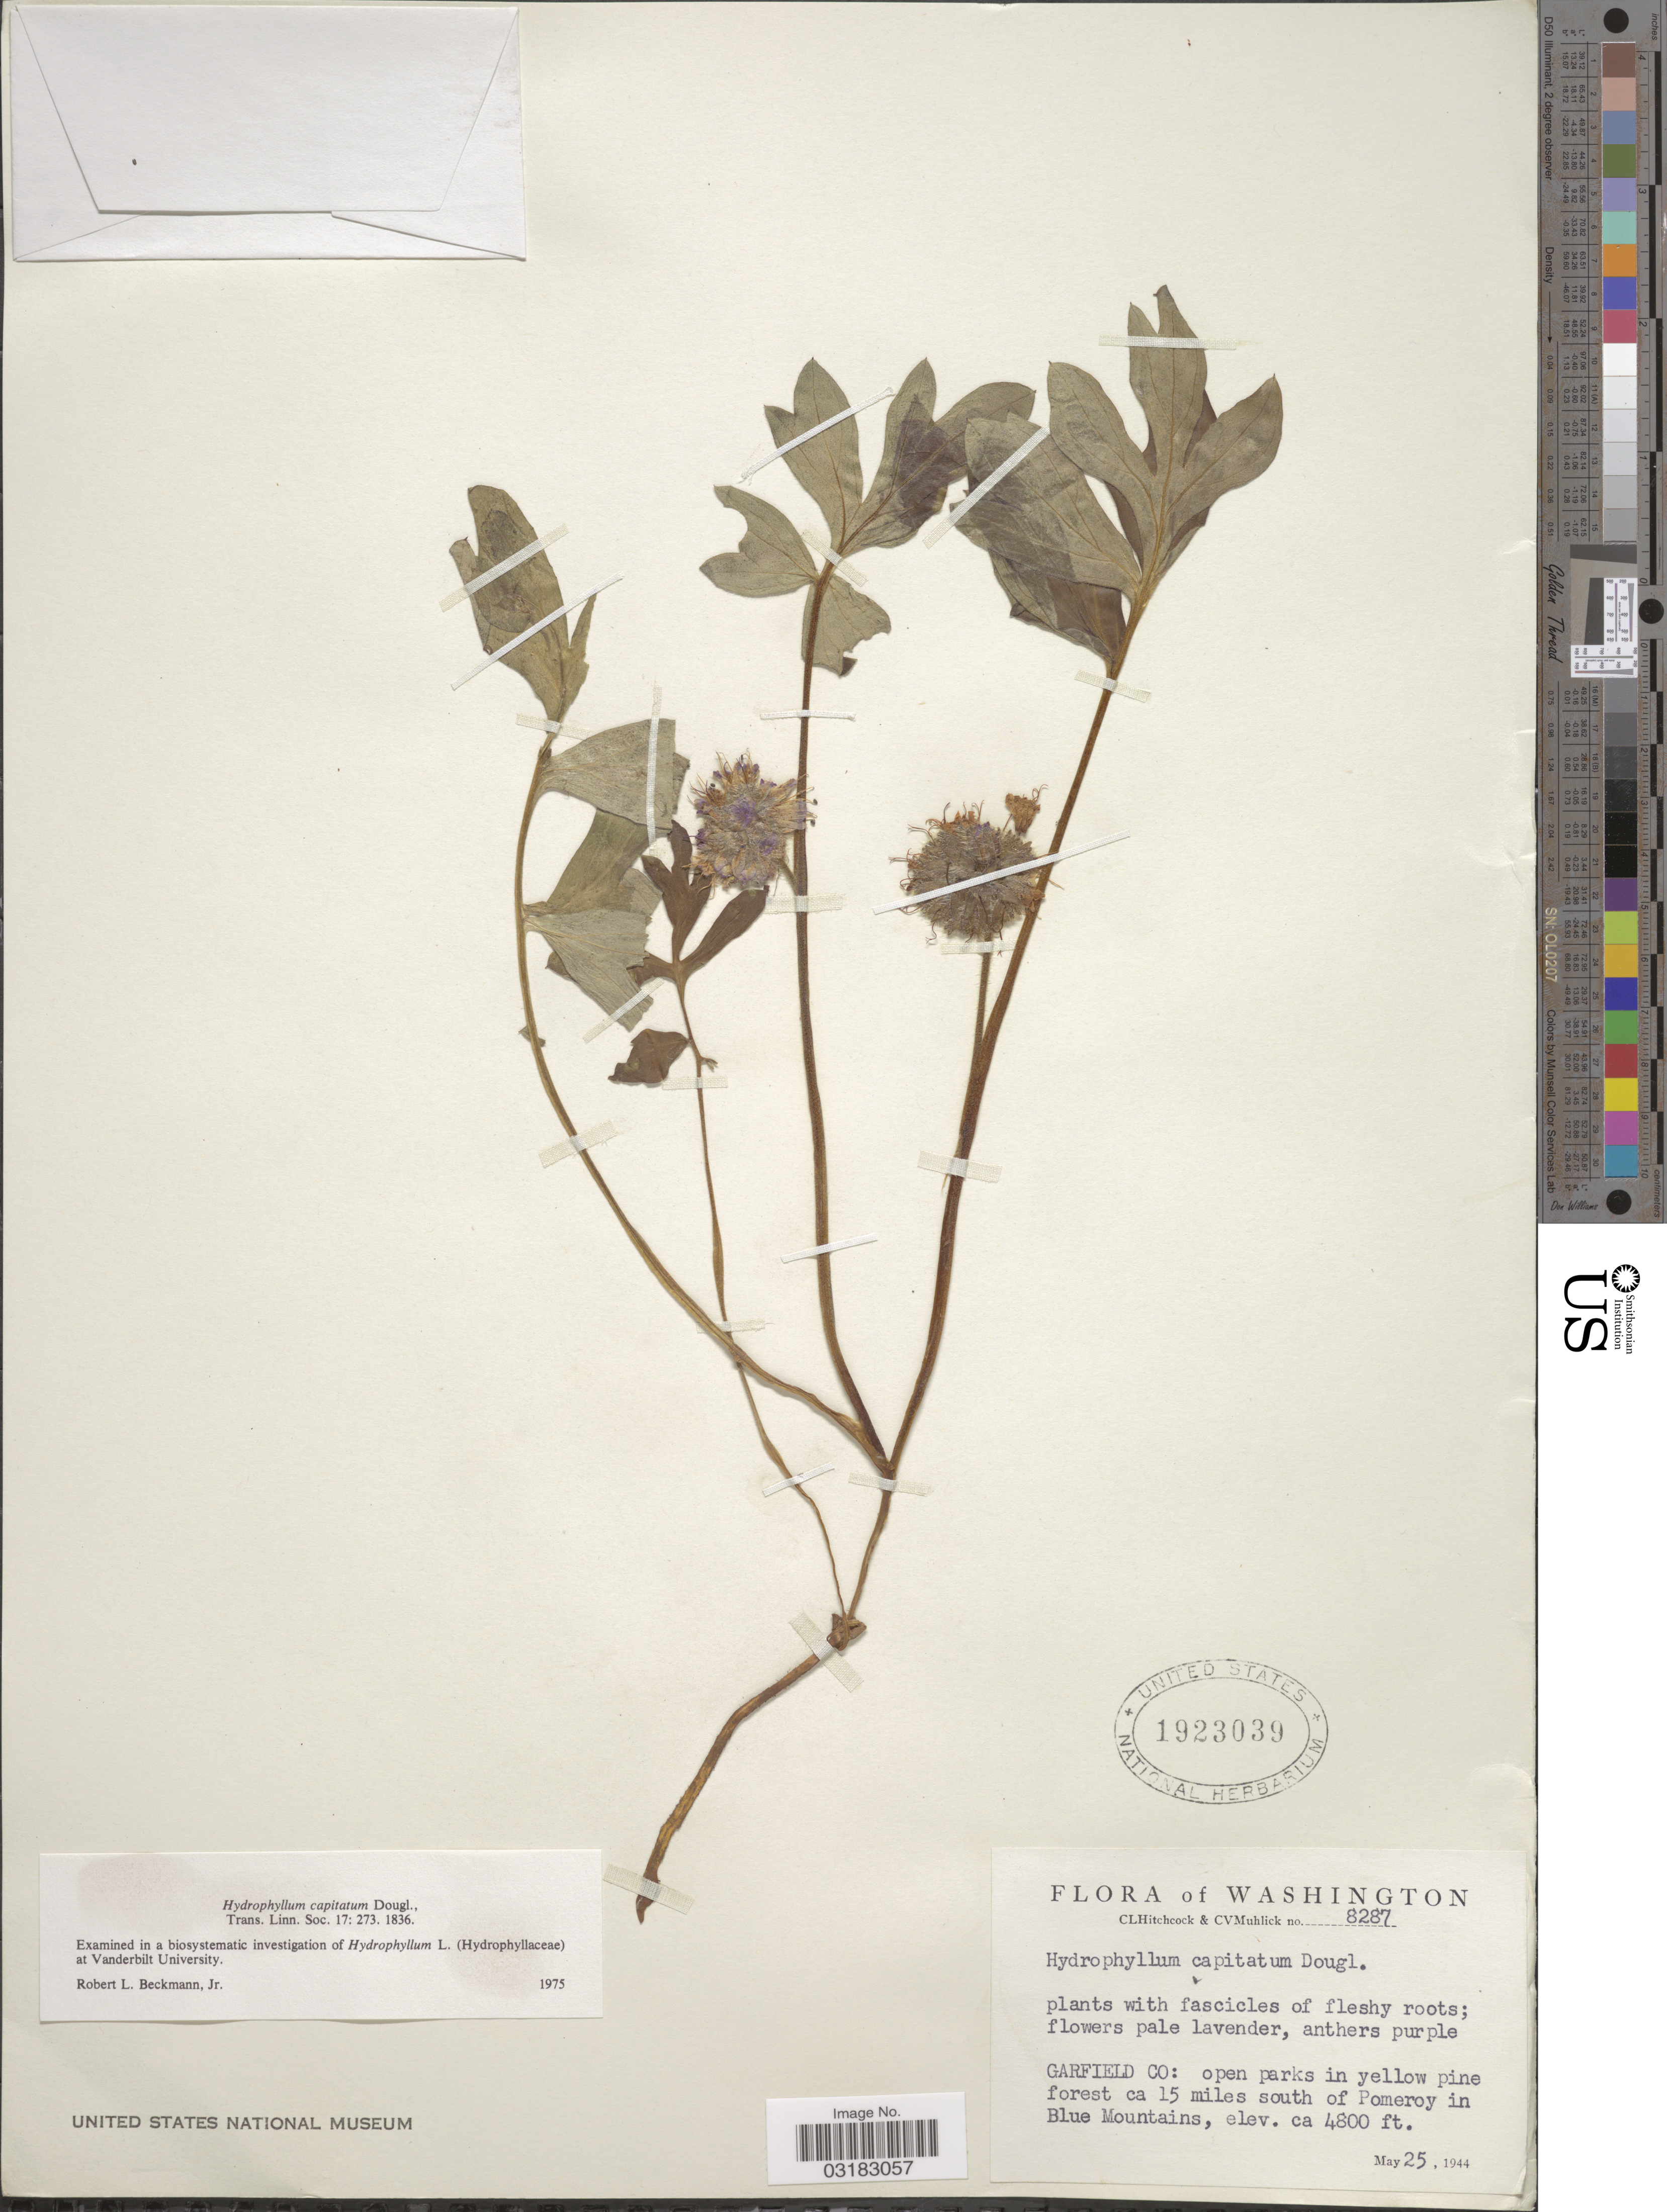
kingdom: Plantae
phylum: Tracheophyta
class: Magnoliopsida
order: Boraginales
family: Hydrophyllaceae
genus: Hydrophyllum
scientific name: Hydrophyllum capitatum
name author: Douglas ex Benth.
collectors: C. L. Hitchcock & C. V. Muhlick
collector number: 8287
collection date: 1944-05-25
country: United States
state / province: Washington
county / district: Garfield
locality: Garfield Co: ca 15 miles south of Pomeroy in Blue Mountains.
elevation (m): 1463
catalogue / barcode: US 1923039